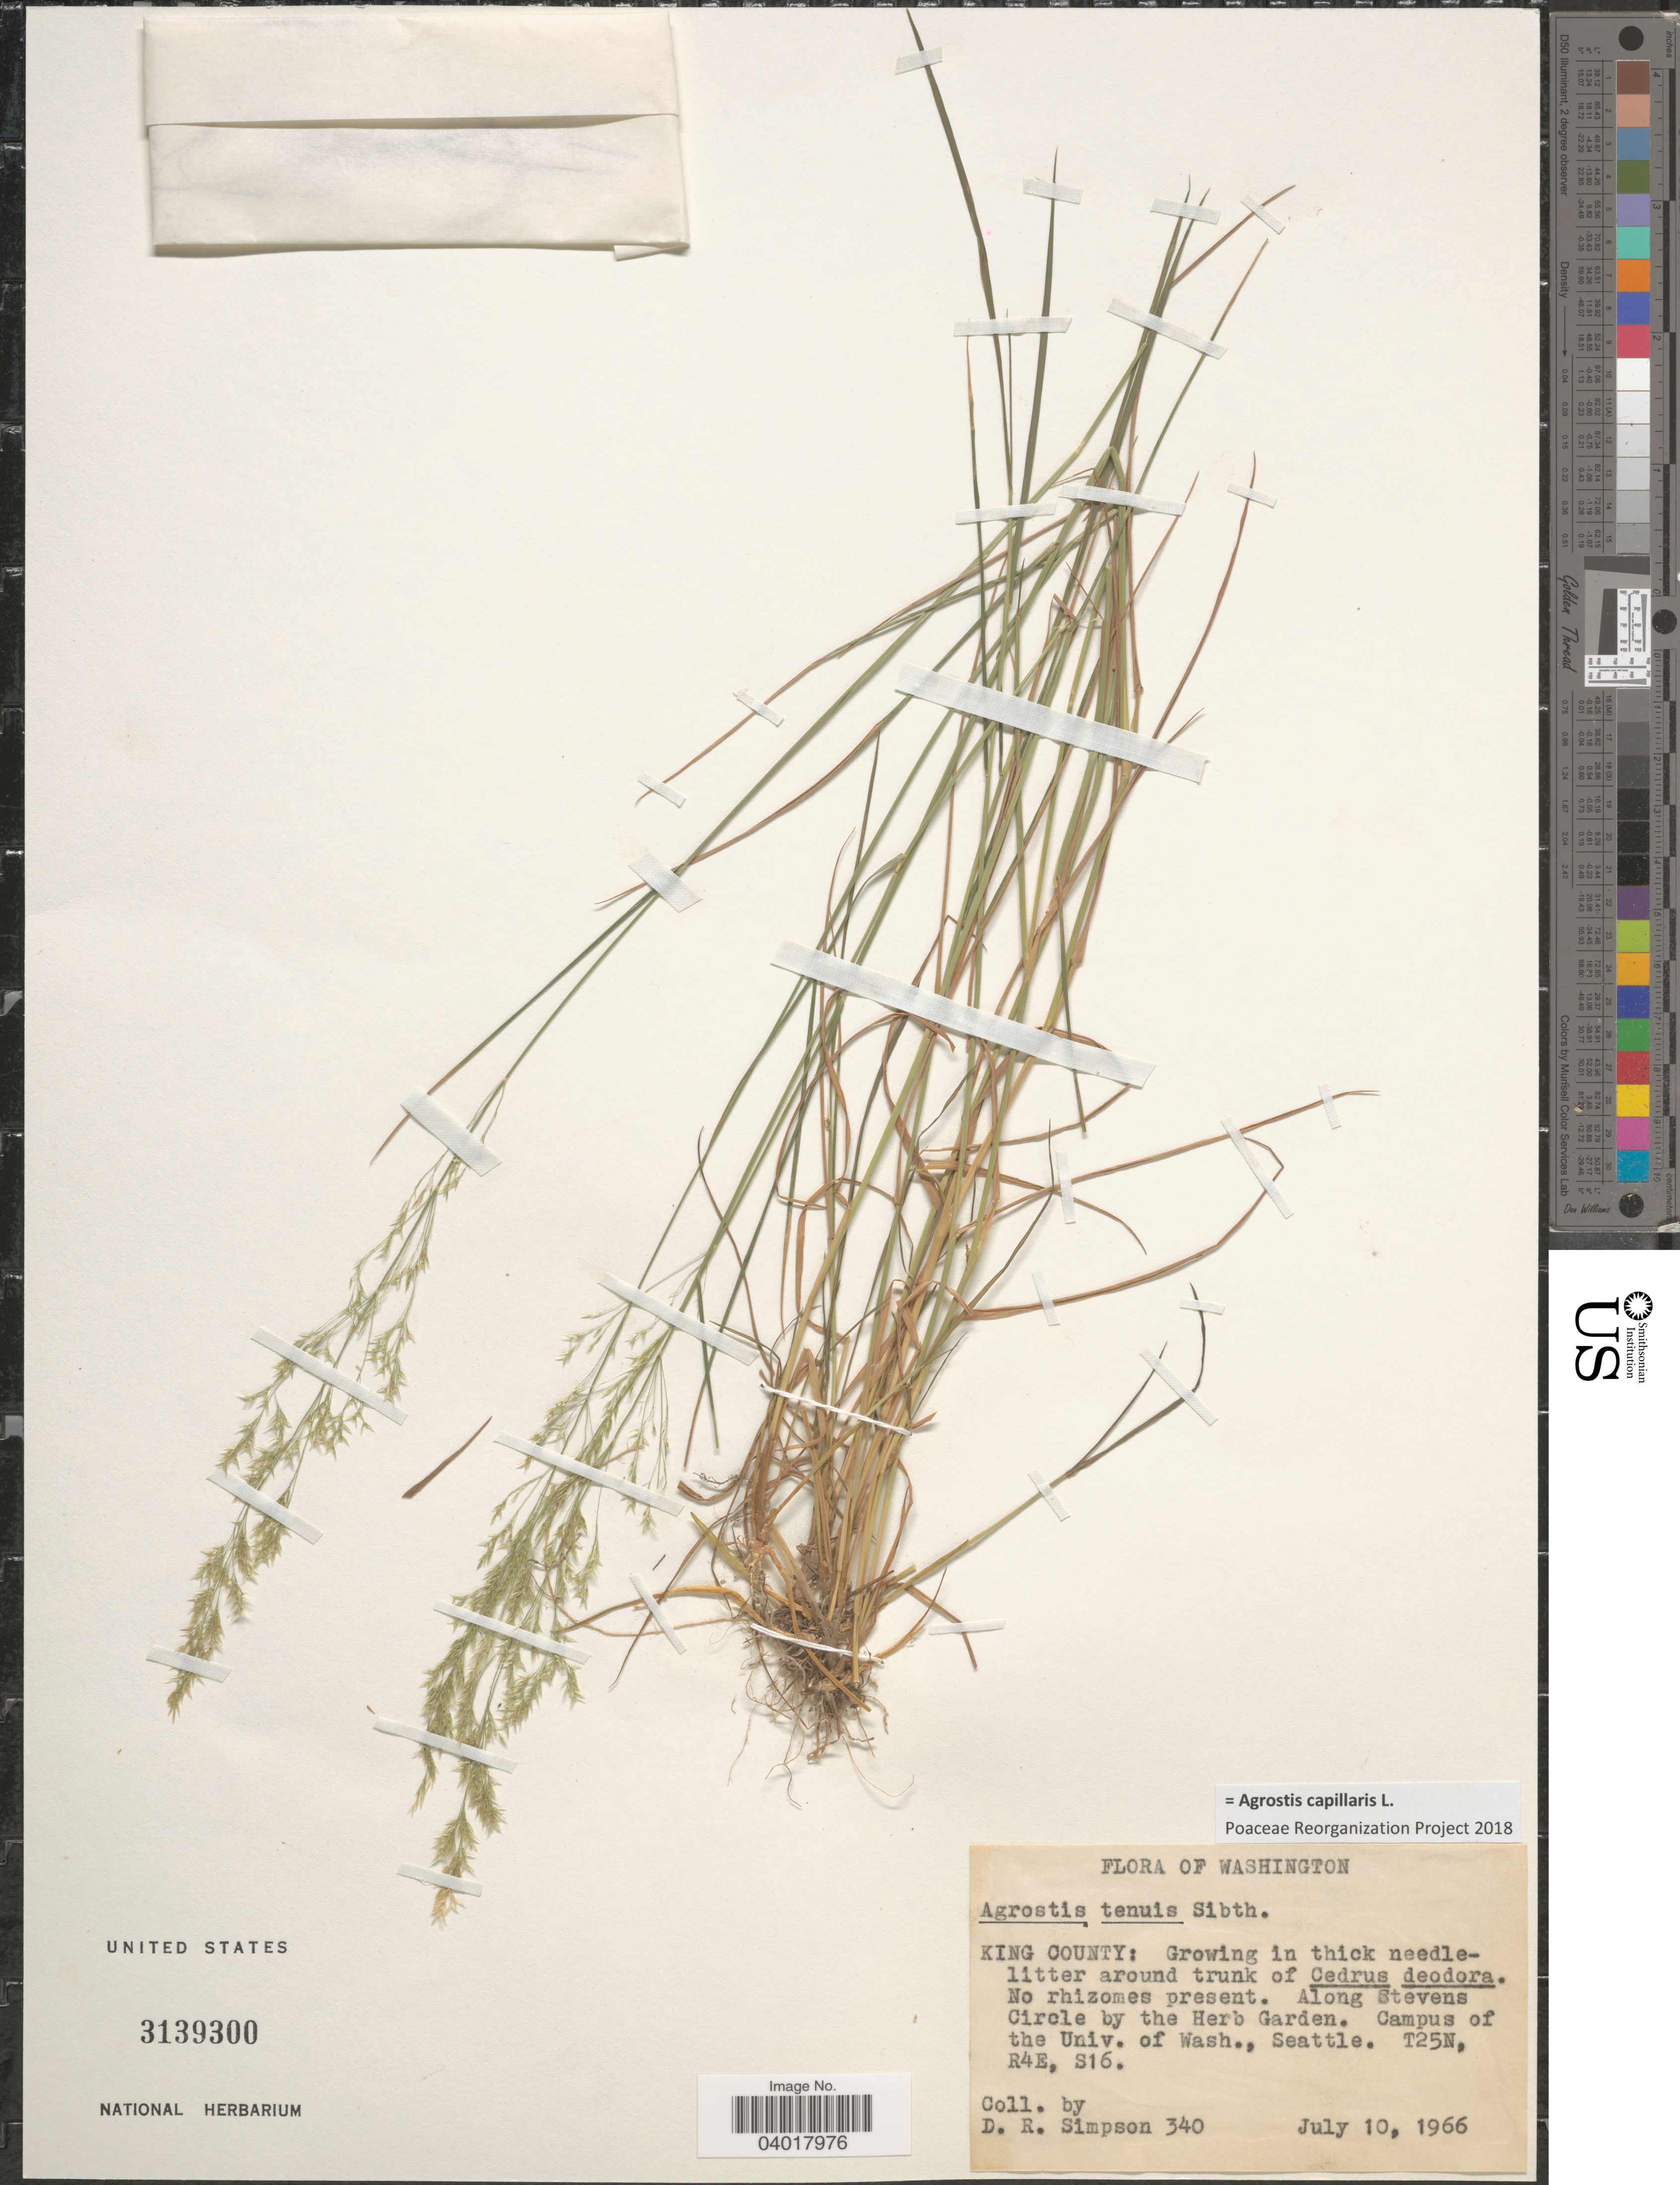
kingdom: Plantae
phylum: Tracheophyta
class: Liliopsida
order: Poales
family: Poaceae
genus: Agrostis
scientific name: Agrostis capillaris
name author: L.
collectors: D. R. Simpson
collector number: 340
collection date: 1966-07-10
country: United States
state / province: Washington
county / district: King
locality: King County: Along Stevens Circle by the Herb Garden. Campus of the Univ. of Wash., Seattle. T25N, R4E, S16.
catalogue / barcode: US 3139300